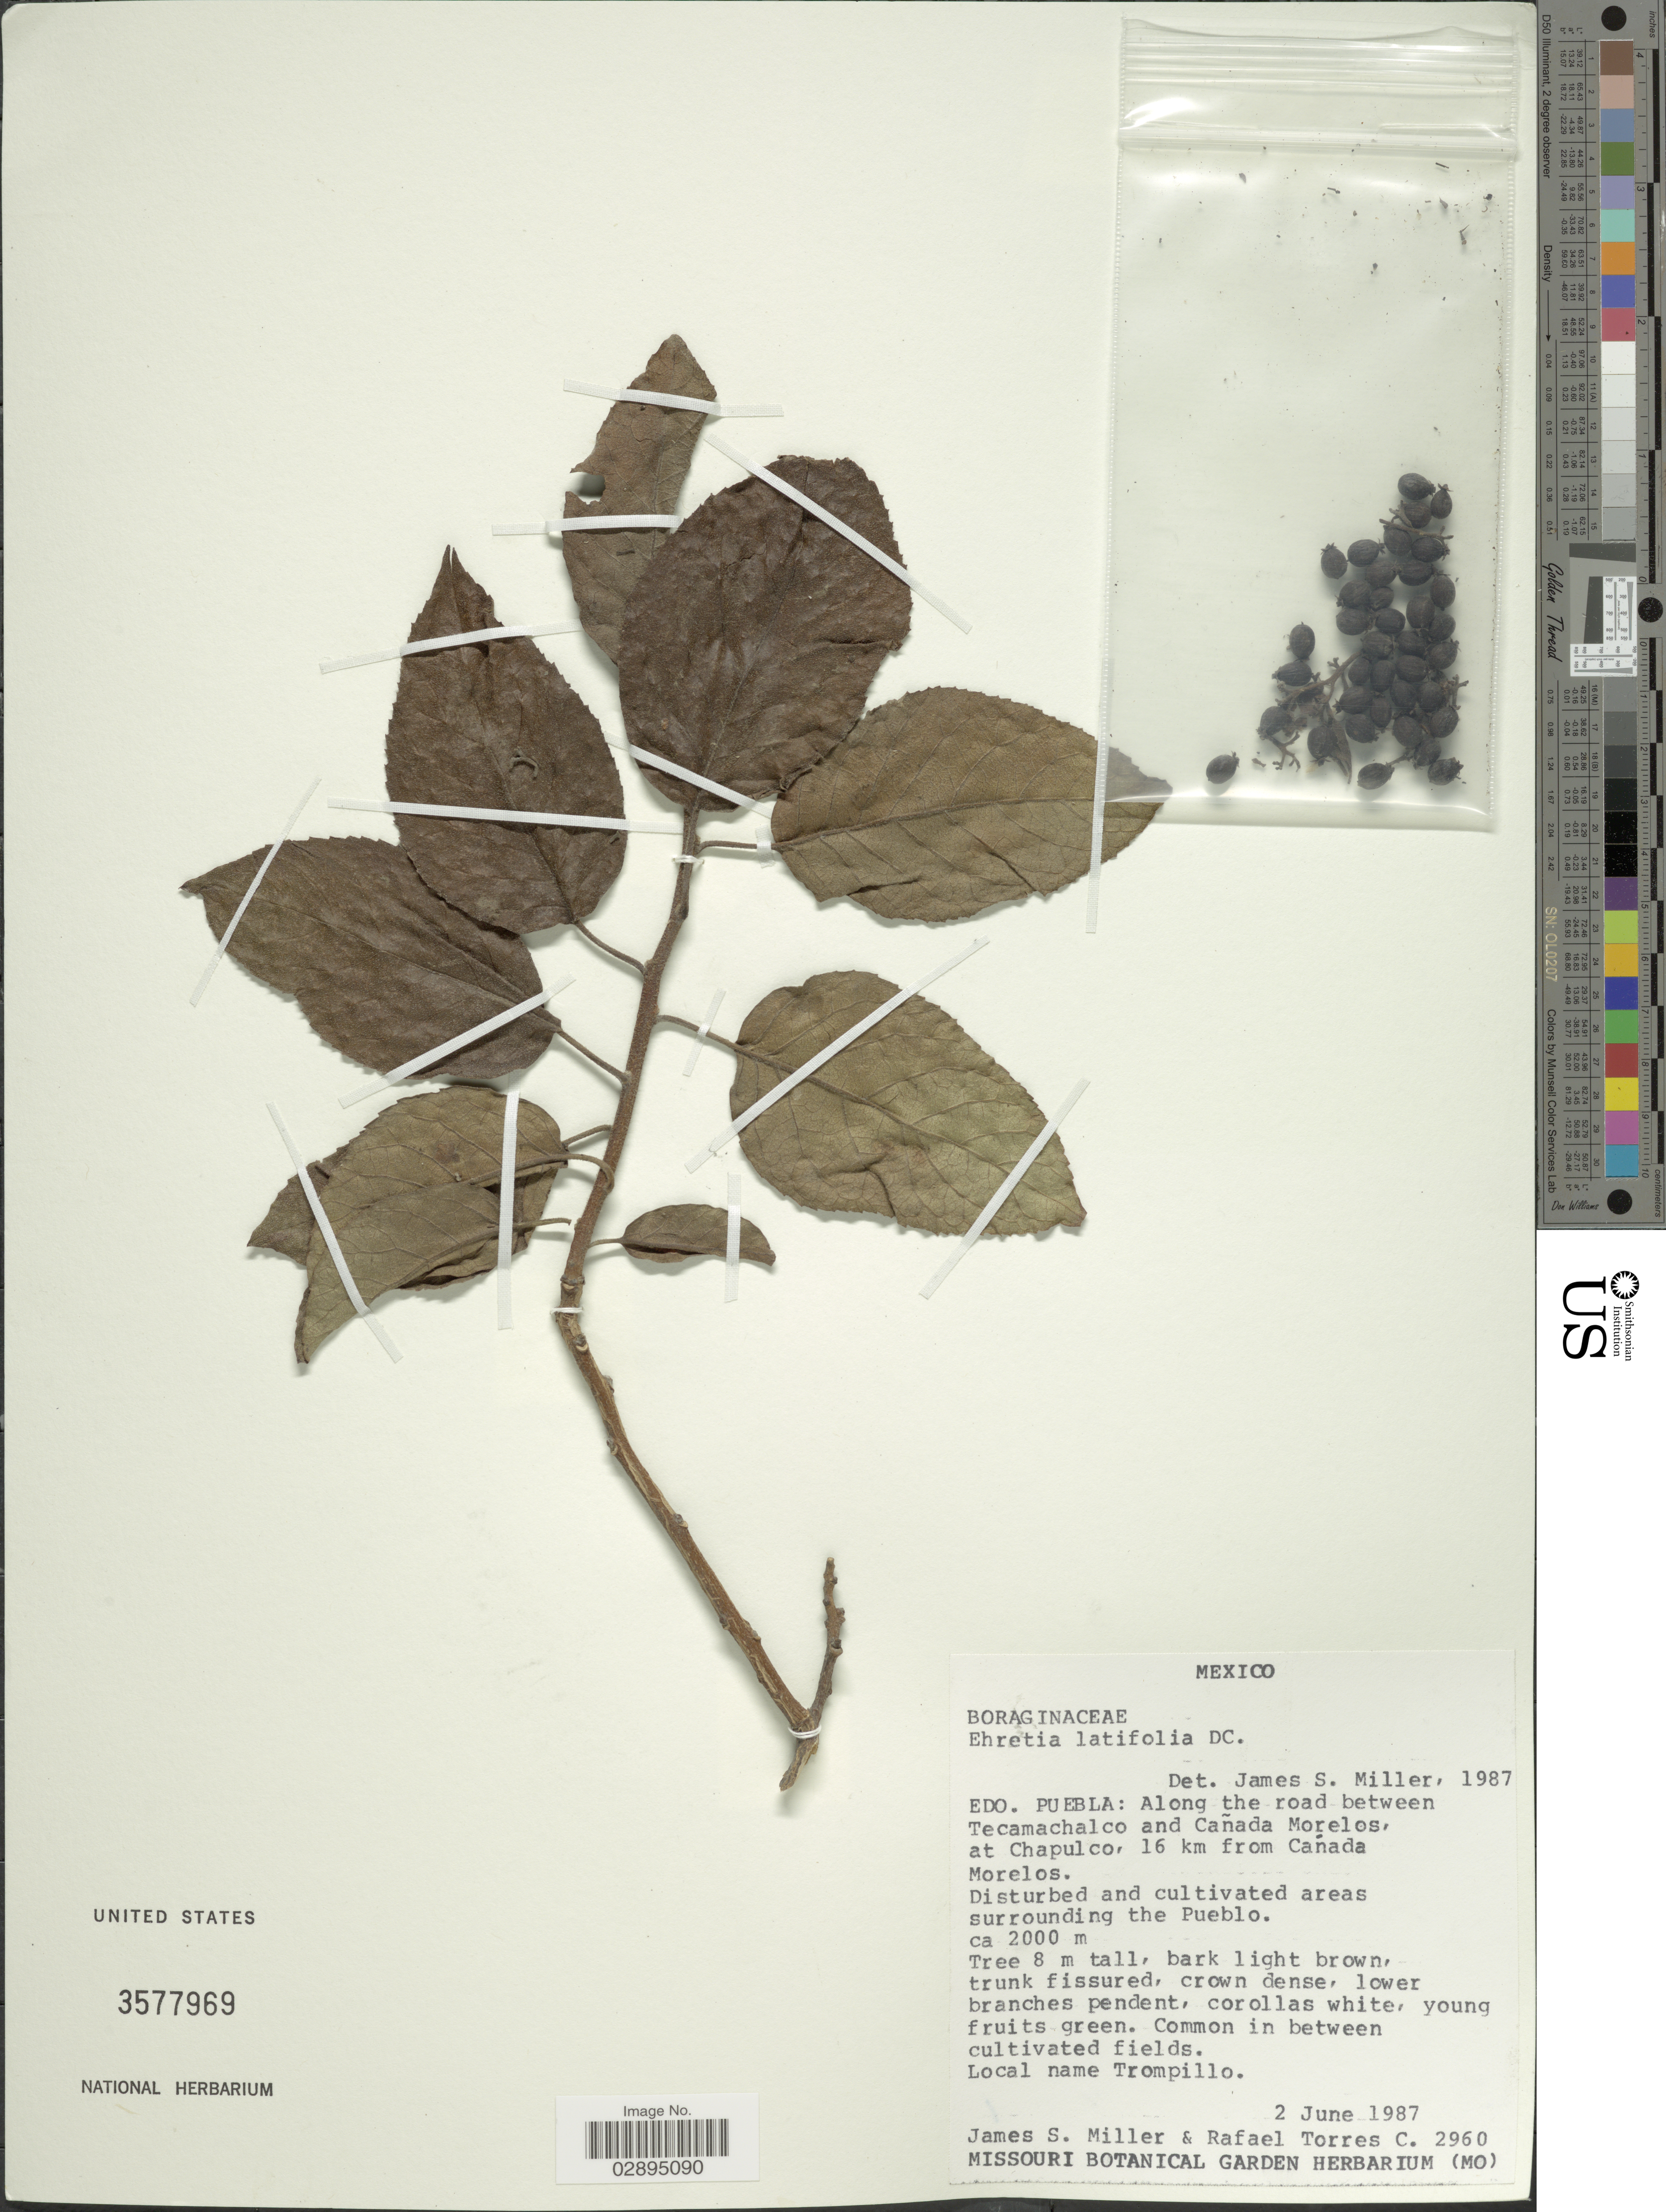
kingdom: Plantae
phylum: Tracheophyta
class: Magnoliopsida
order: Boraginales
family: Ehretiaceae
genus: Ehretia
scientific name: Ehretia latifolia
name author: DC.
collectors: J. S. Miller & R. Torres C.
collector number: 2960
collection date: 1987-06-02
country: Mexico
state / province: Puebla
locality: Edo. Puebla: Along the road between Tecamachalco and Cañada Morelos, at Chapulco, 16 km from Cañada Moreles. Disturbed and cultivated areas surrounding the Pueblo.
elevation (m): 2000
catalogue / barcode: US 3577969